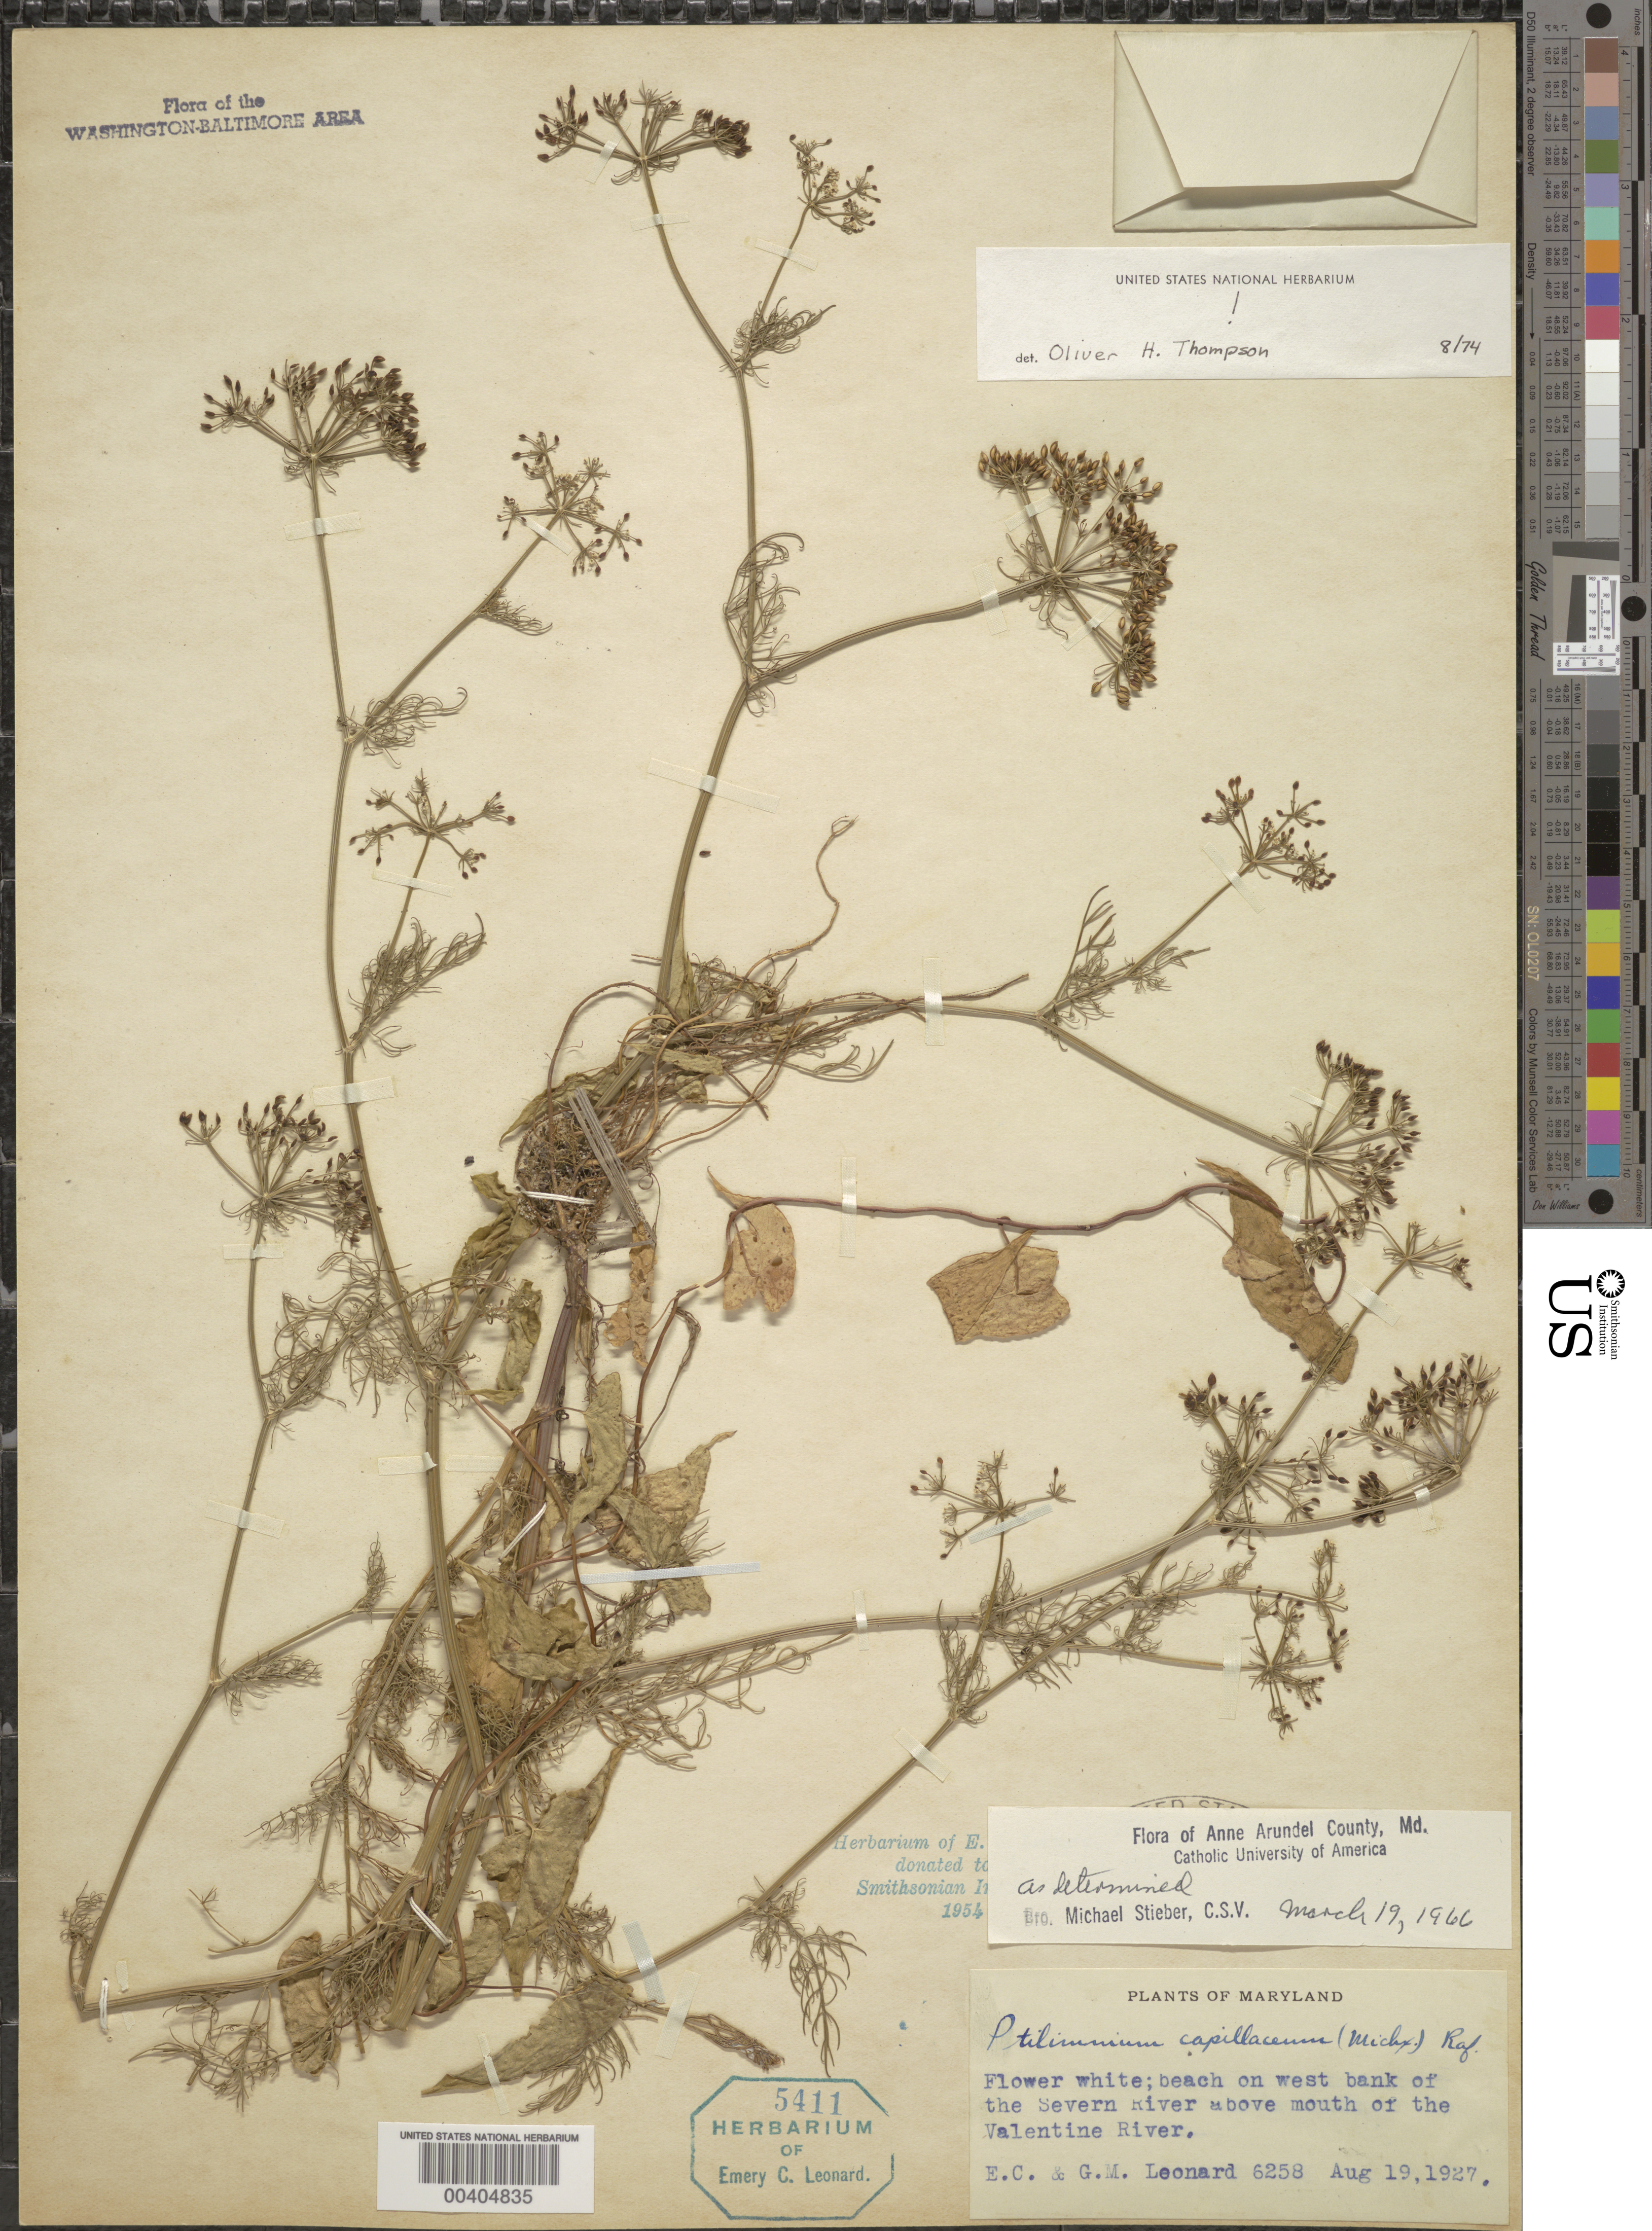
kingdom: Plantae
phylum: Tracheophyta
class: Magnoliopsida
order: Apiales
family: Apiaceae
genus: Ptilimnium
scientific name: Ptilimnium capillaceum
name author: (Michx.) Raf.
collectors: E. C. Leonard & G. M. Leonard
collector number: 6258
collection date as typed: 19 Aug 1927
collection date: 1927-08-19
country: United States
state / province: Maryland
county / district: Anne Arundel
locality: Severn River above mouth of Valentine River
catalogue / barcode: US 2164446